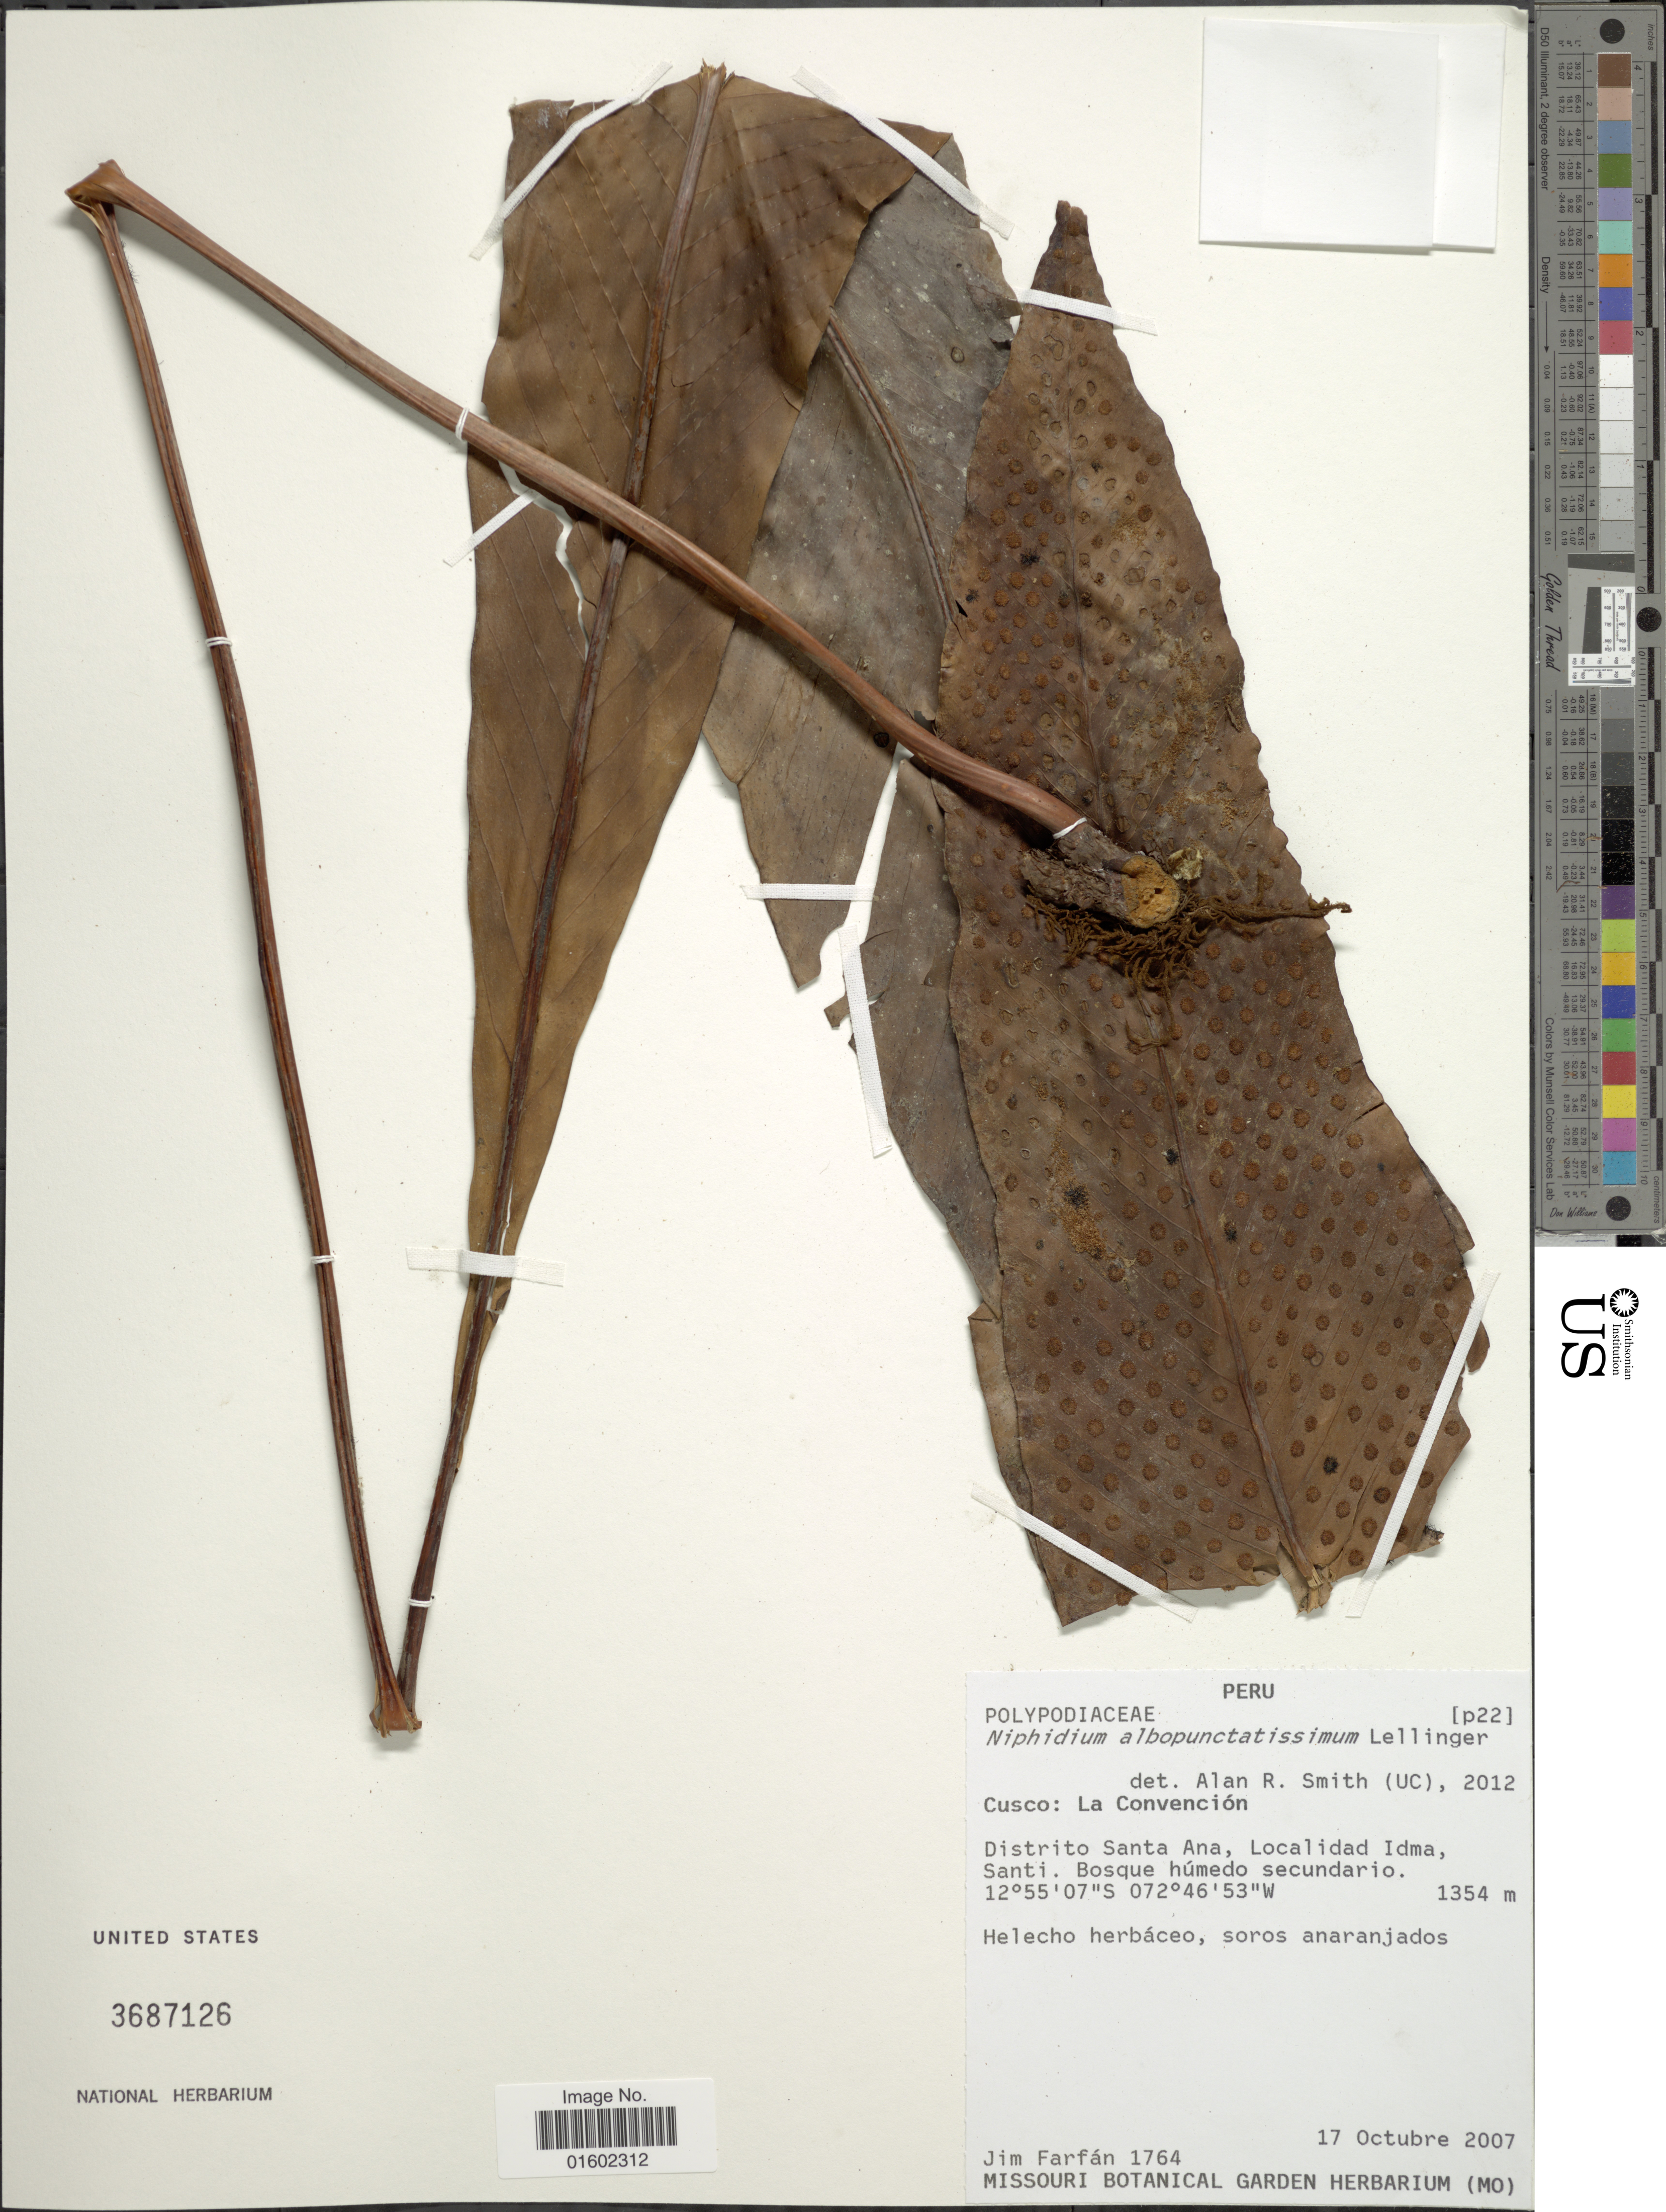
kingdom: Plantae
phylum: Tracheophyta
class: Polypodiopsida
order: Polypodiales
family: Polypodiaceae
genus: Niphidium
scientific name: Niphidium albopunctatissimum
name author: Lellinger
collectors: J. Farfán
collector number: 1764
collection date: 2007-10-17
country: Peru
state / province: Cusco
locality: La Convención, Distrito Santa Ana, Localidad Idma , Santi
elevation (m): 1354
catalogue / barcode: US 3687126